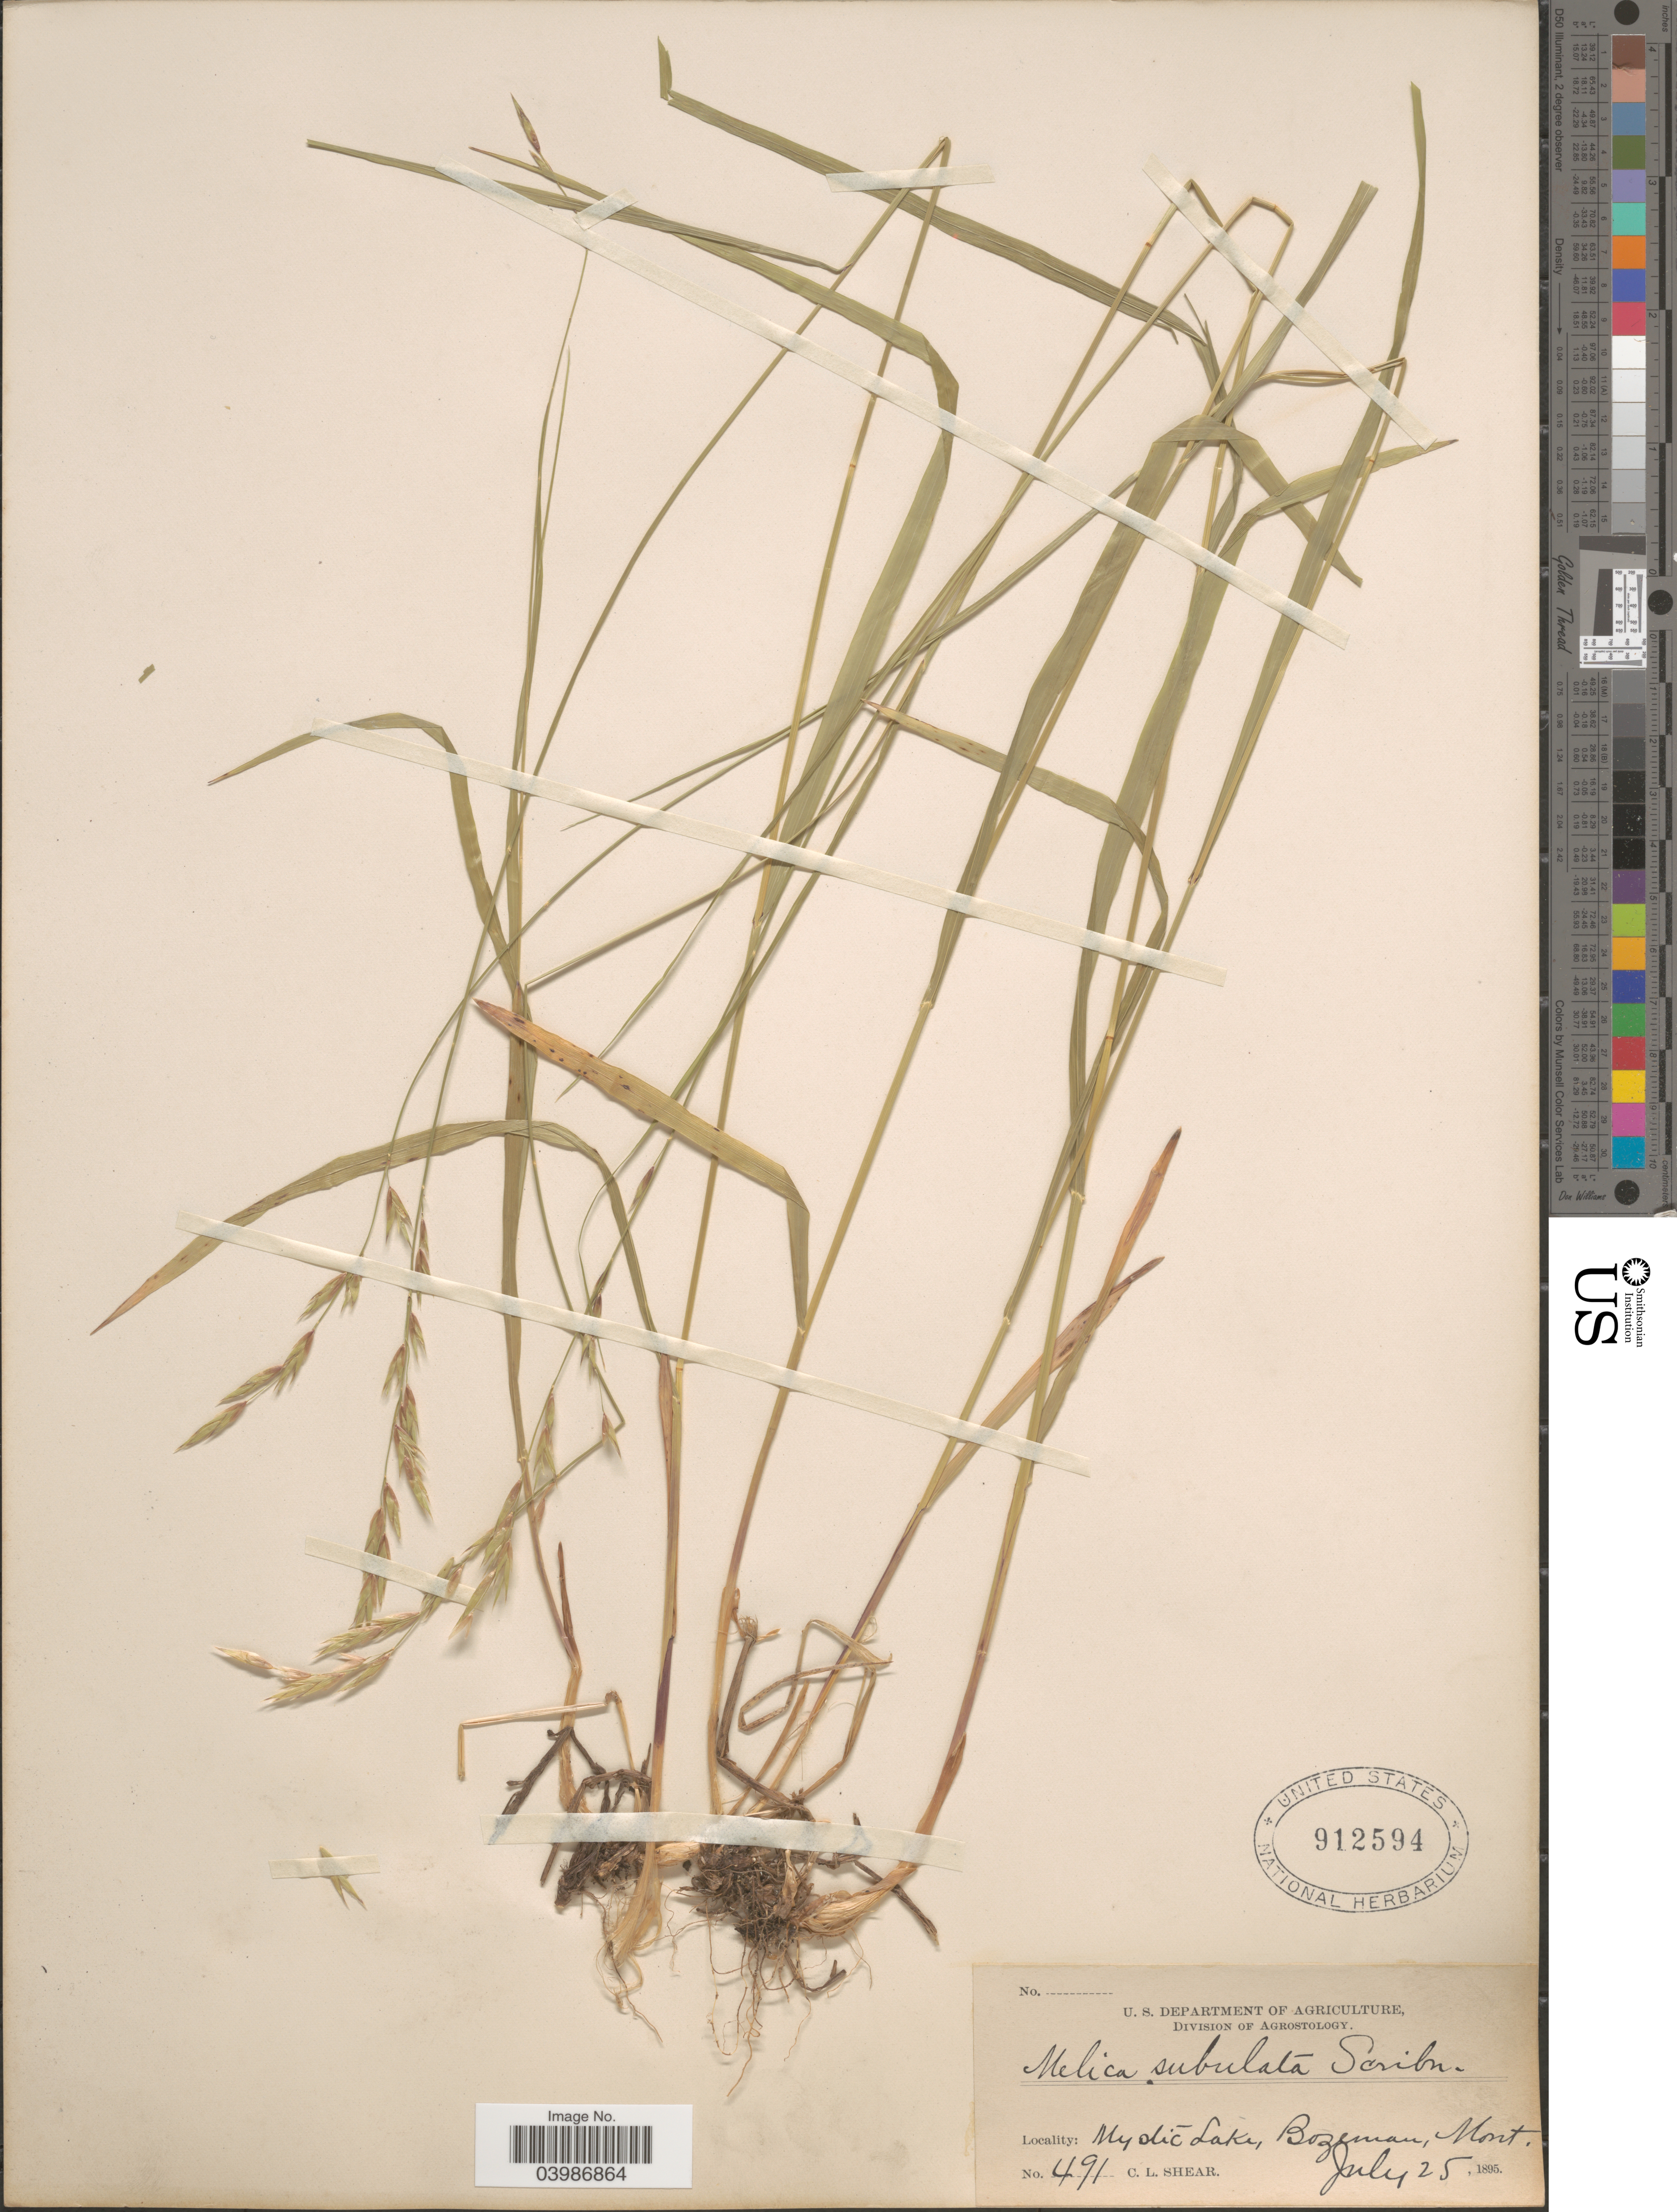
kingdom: Plantae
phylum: Tracheophyta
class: Liliopsida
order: Poales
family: Poaceae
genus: Melica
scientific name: Melica subulata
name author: (Griseb.) Scribn.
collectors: C. L. Shear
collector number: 491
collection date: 1895-07-25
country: United States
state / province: Montana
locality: Mystic Lake, Bozeman.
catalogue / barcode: US 912594